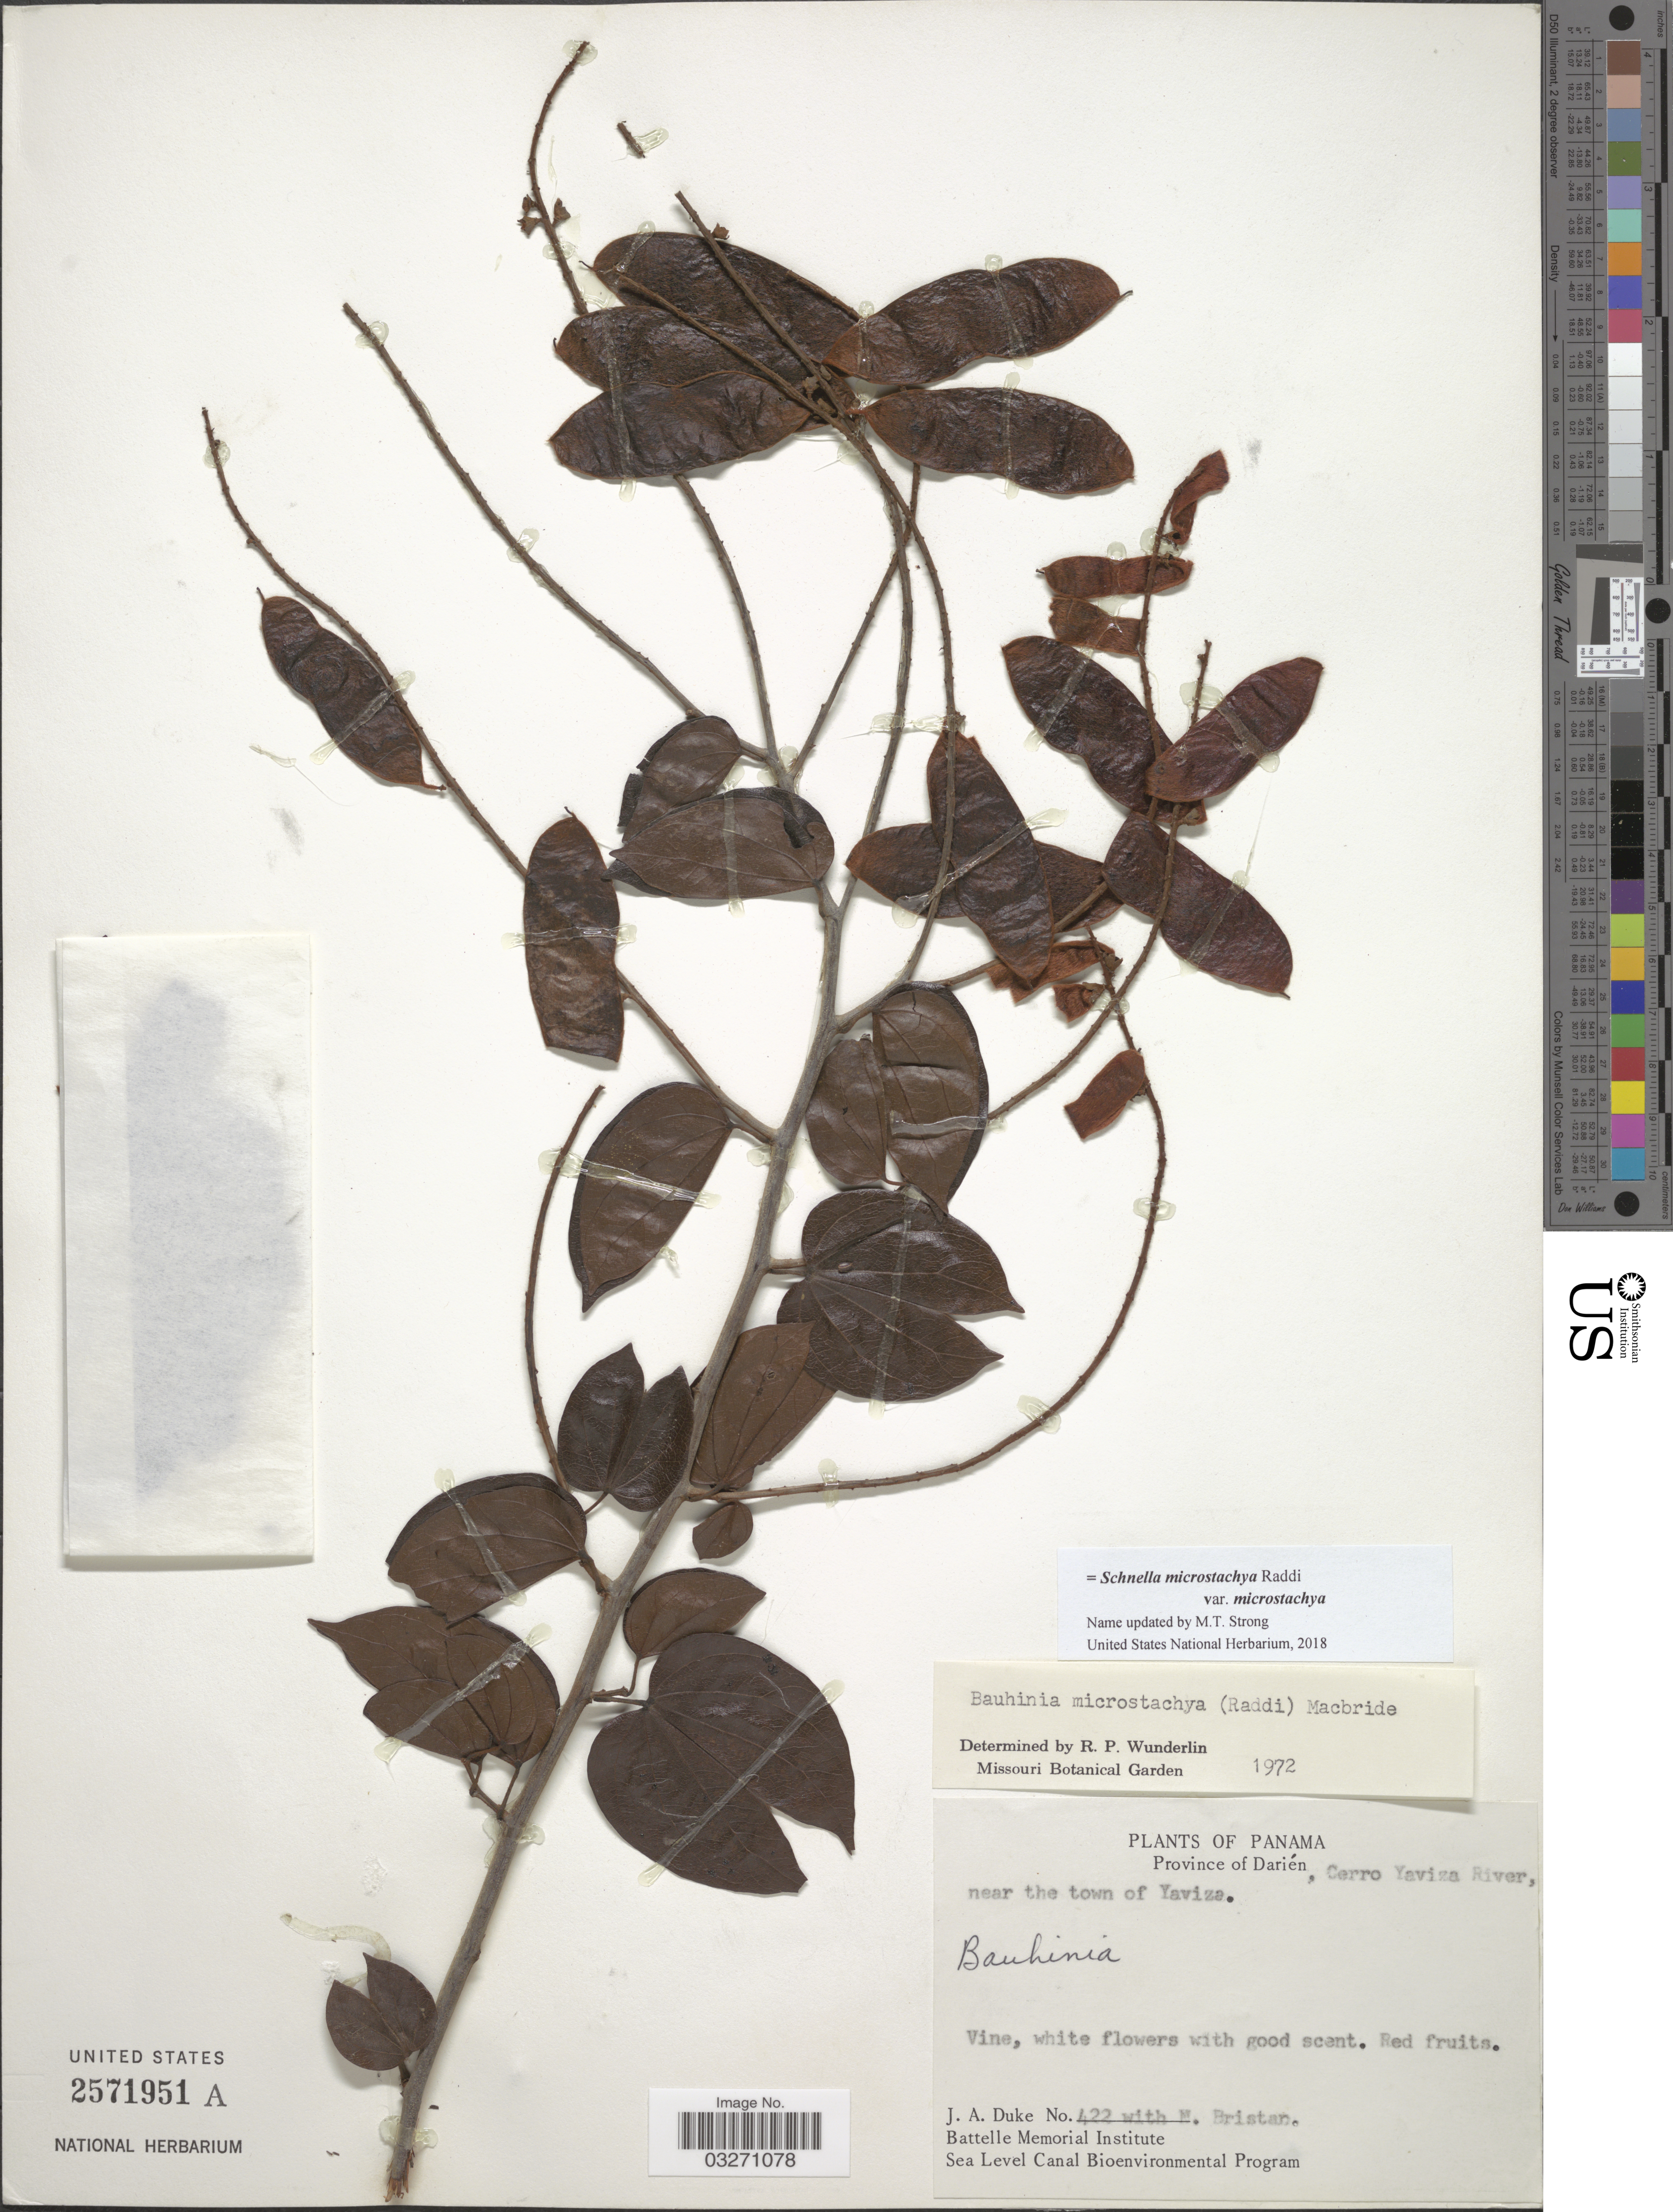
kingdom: Plantae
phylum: Tracheophyta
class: Magnoliopsida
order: Fabales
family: Fabaceae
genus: Schnella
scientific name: Schnella microstachya var. microstachya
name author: Raddi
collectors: J. A. Duke & N. Bristan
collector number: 422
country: Panama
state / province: Darién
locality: Cerro Yaviza River, near the town of Yaviza.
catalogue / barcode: US 2571951A